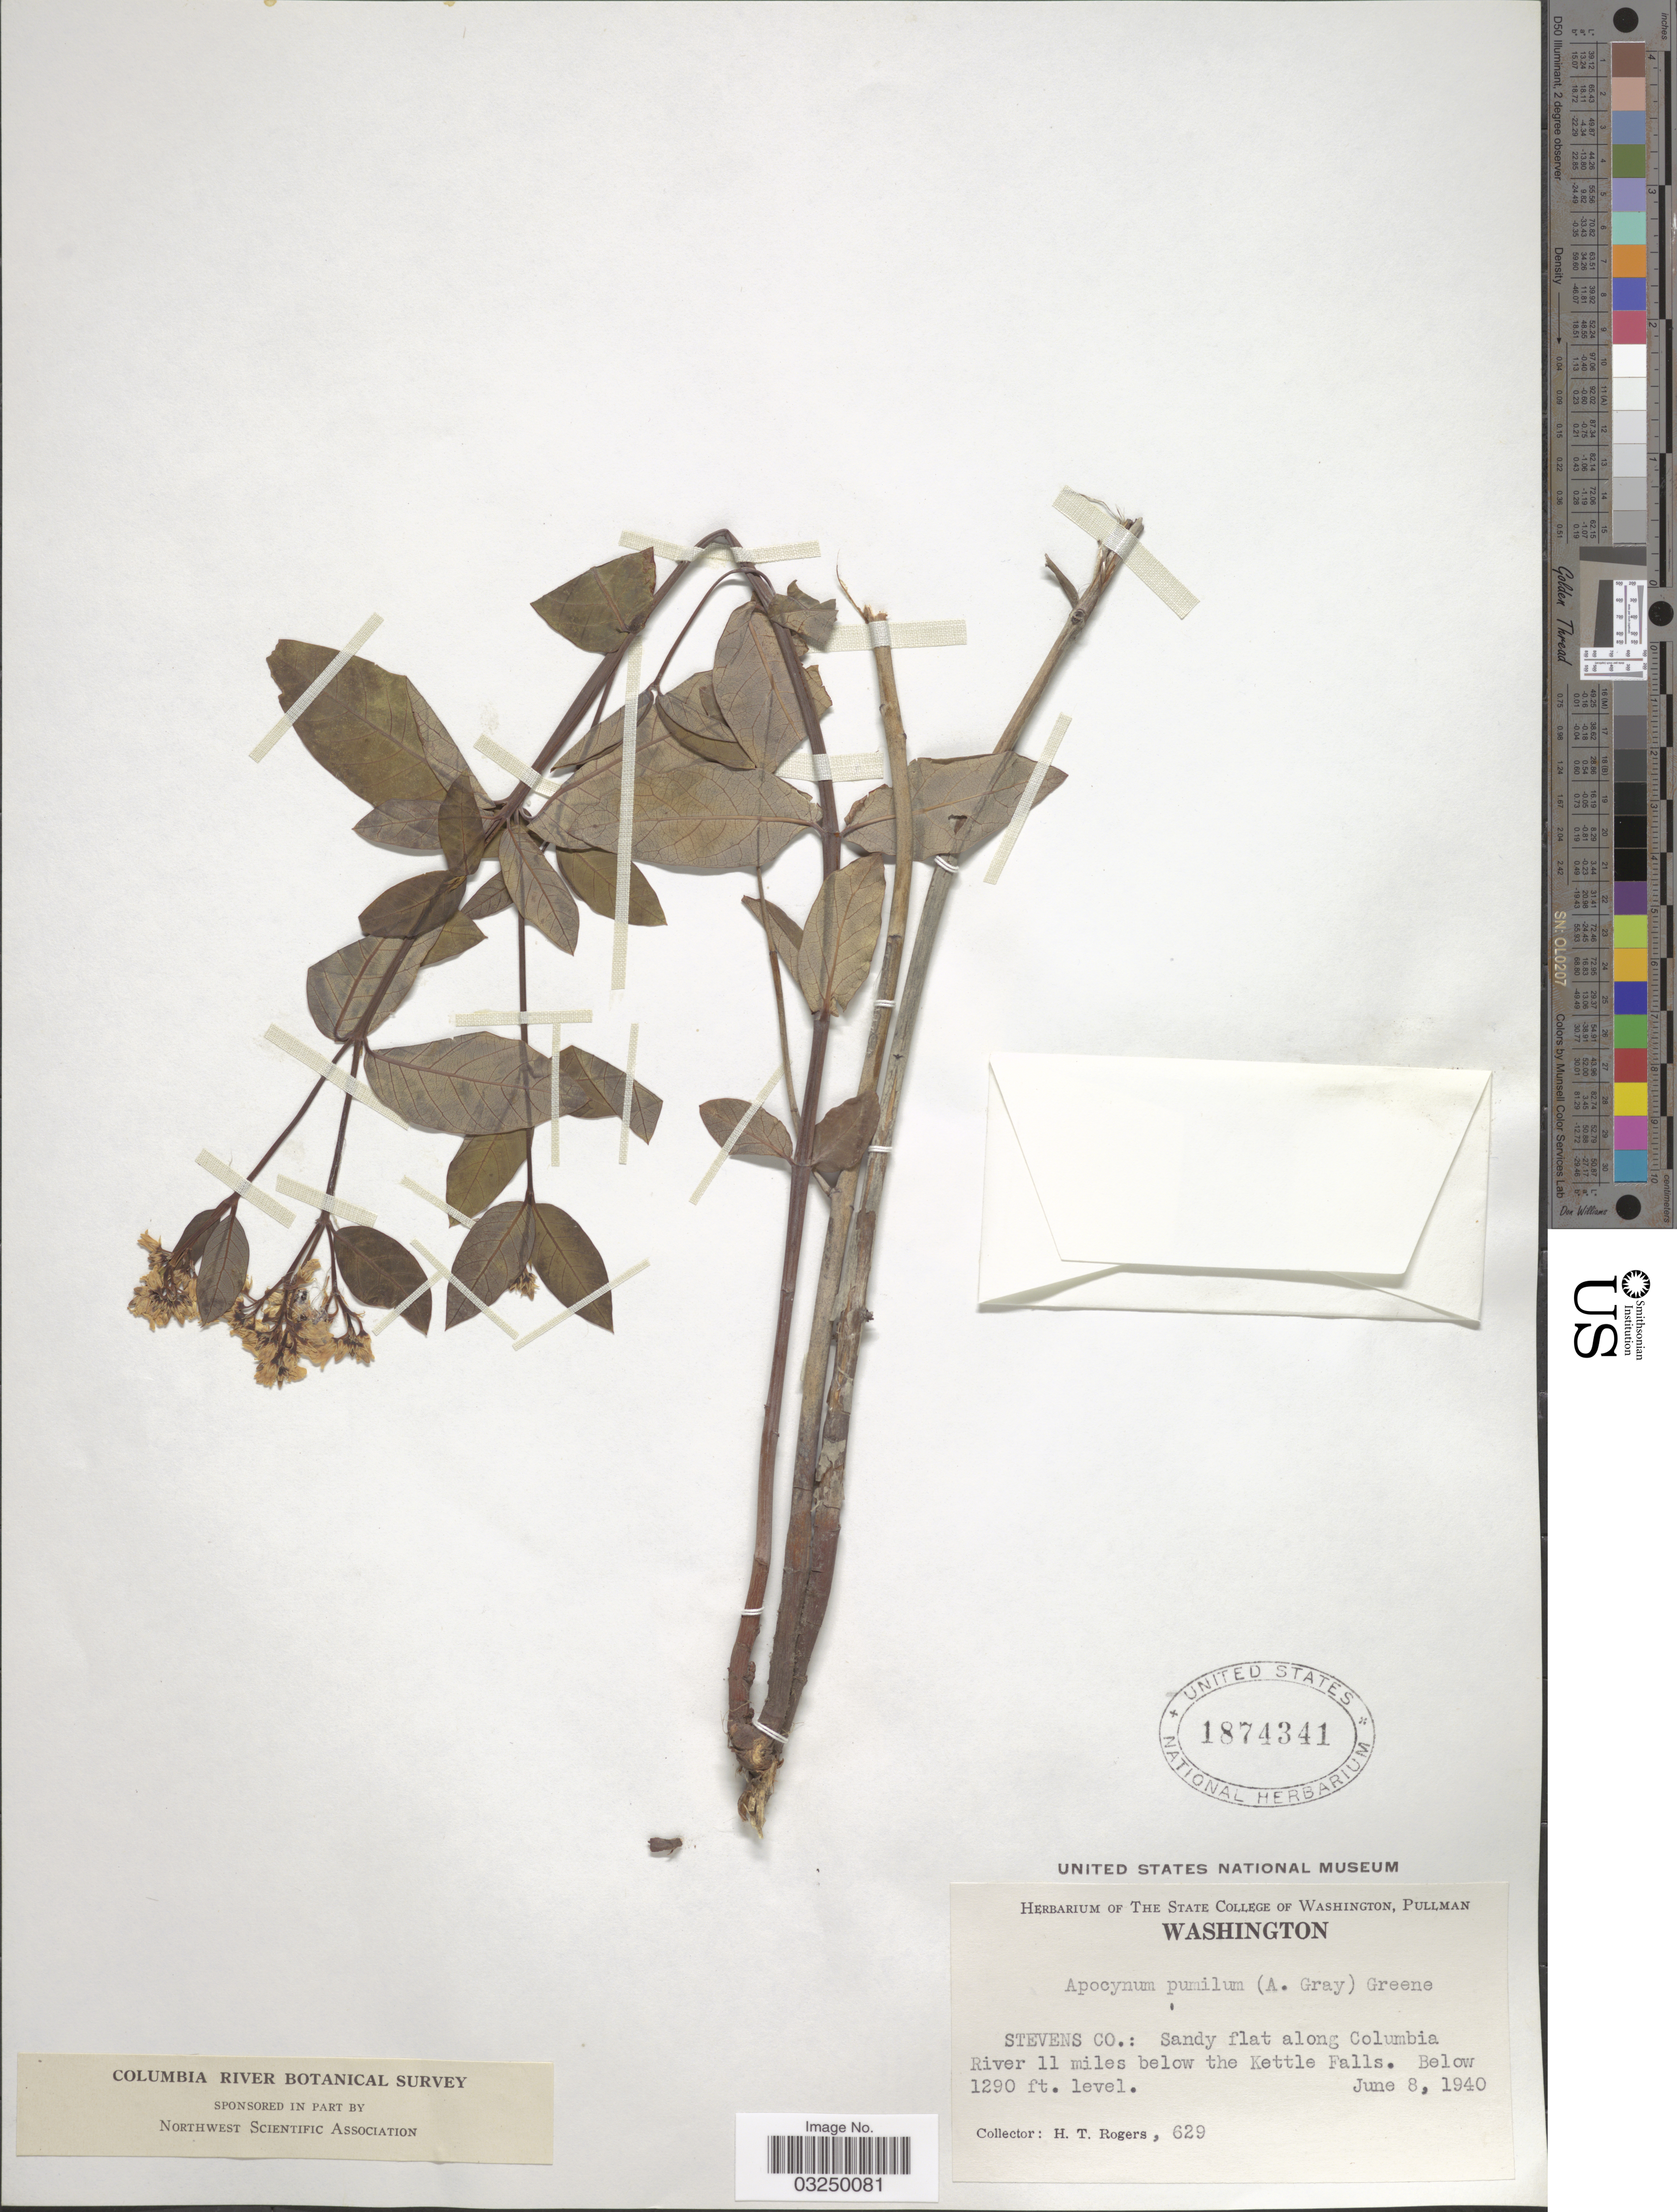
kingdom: Plantae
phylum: Tracheophyta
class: Magnoliopsida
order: Gentianales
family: Apocynaceae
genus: Apocynum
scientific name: Apocynum pumilum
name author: (A. Gray) Greene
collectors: H. Rogers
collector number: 629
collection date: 1940-06-08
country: United States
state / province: Washington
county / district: Stevens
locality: Stevens Co.: Sandy flat along Columbia River 11 miles below the Kettle Falls.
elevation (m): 393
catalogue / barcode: US 1874341